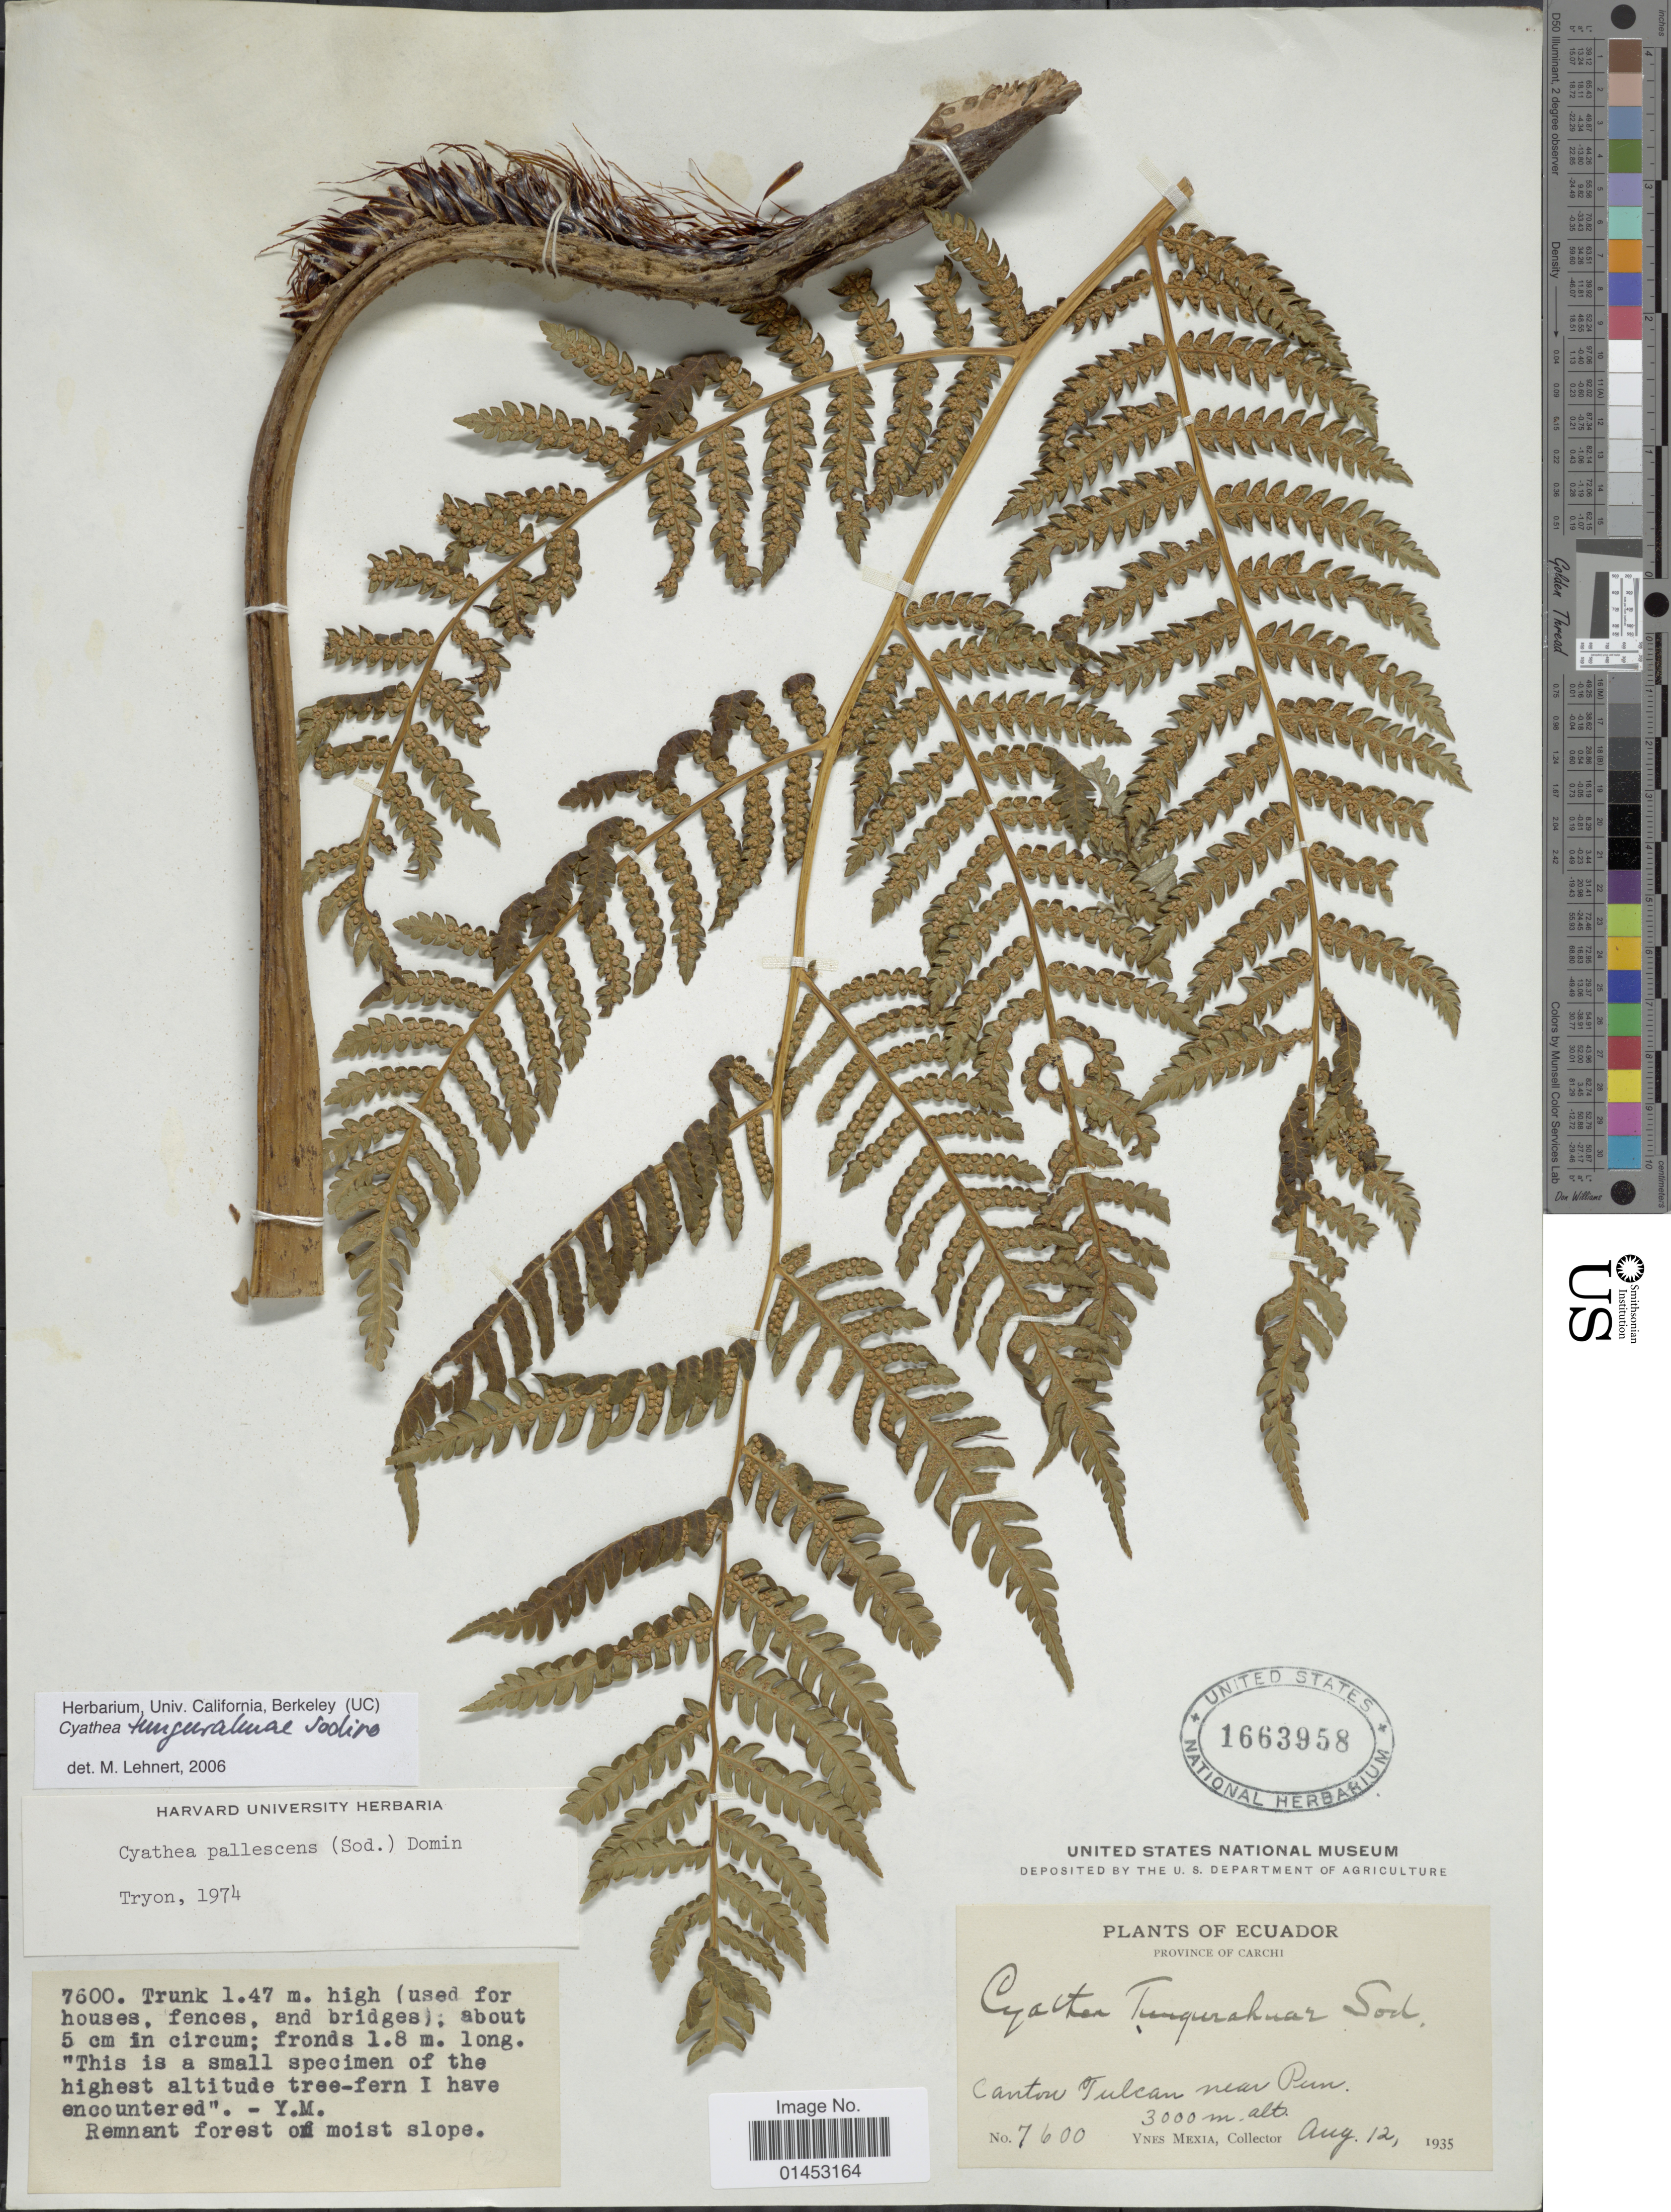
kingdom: Plantae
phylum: Tracheophyta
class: Polypodiopsida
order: Cyatheales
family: Cyatheaceae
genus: Cyathea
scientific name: Cyathea tungurahua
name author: Sodiro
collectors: Y. Mexia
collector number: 7600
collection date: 1935-08-12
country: Ecuador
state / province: Carchi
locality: Province of carchi, Canton Tulcan near Pun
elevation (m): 3000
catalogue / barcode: US 1663958